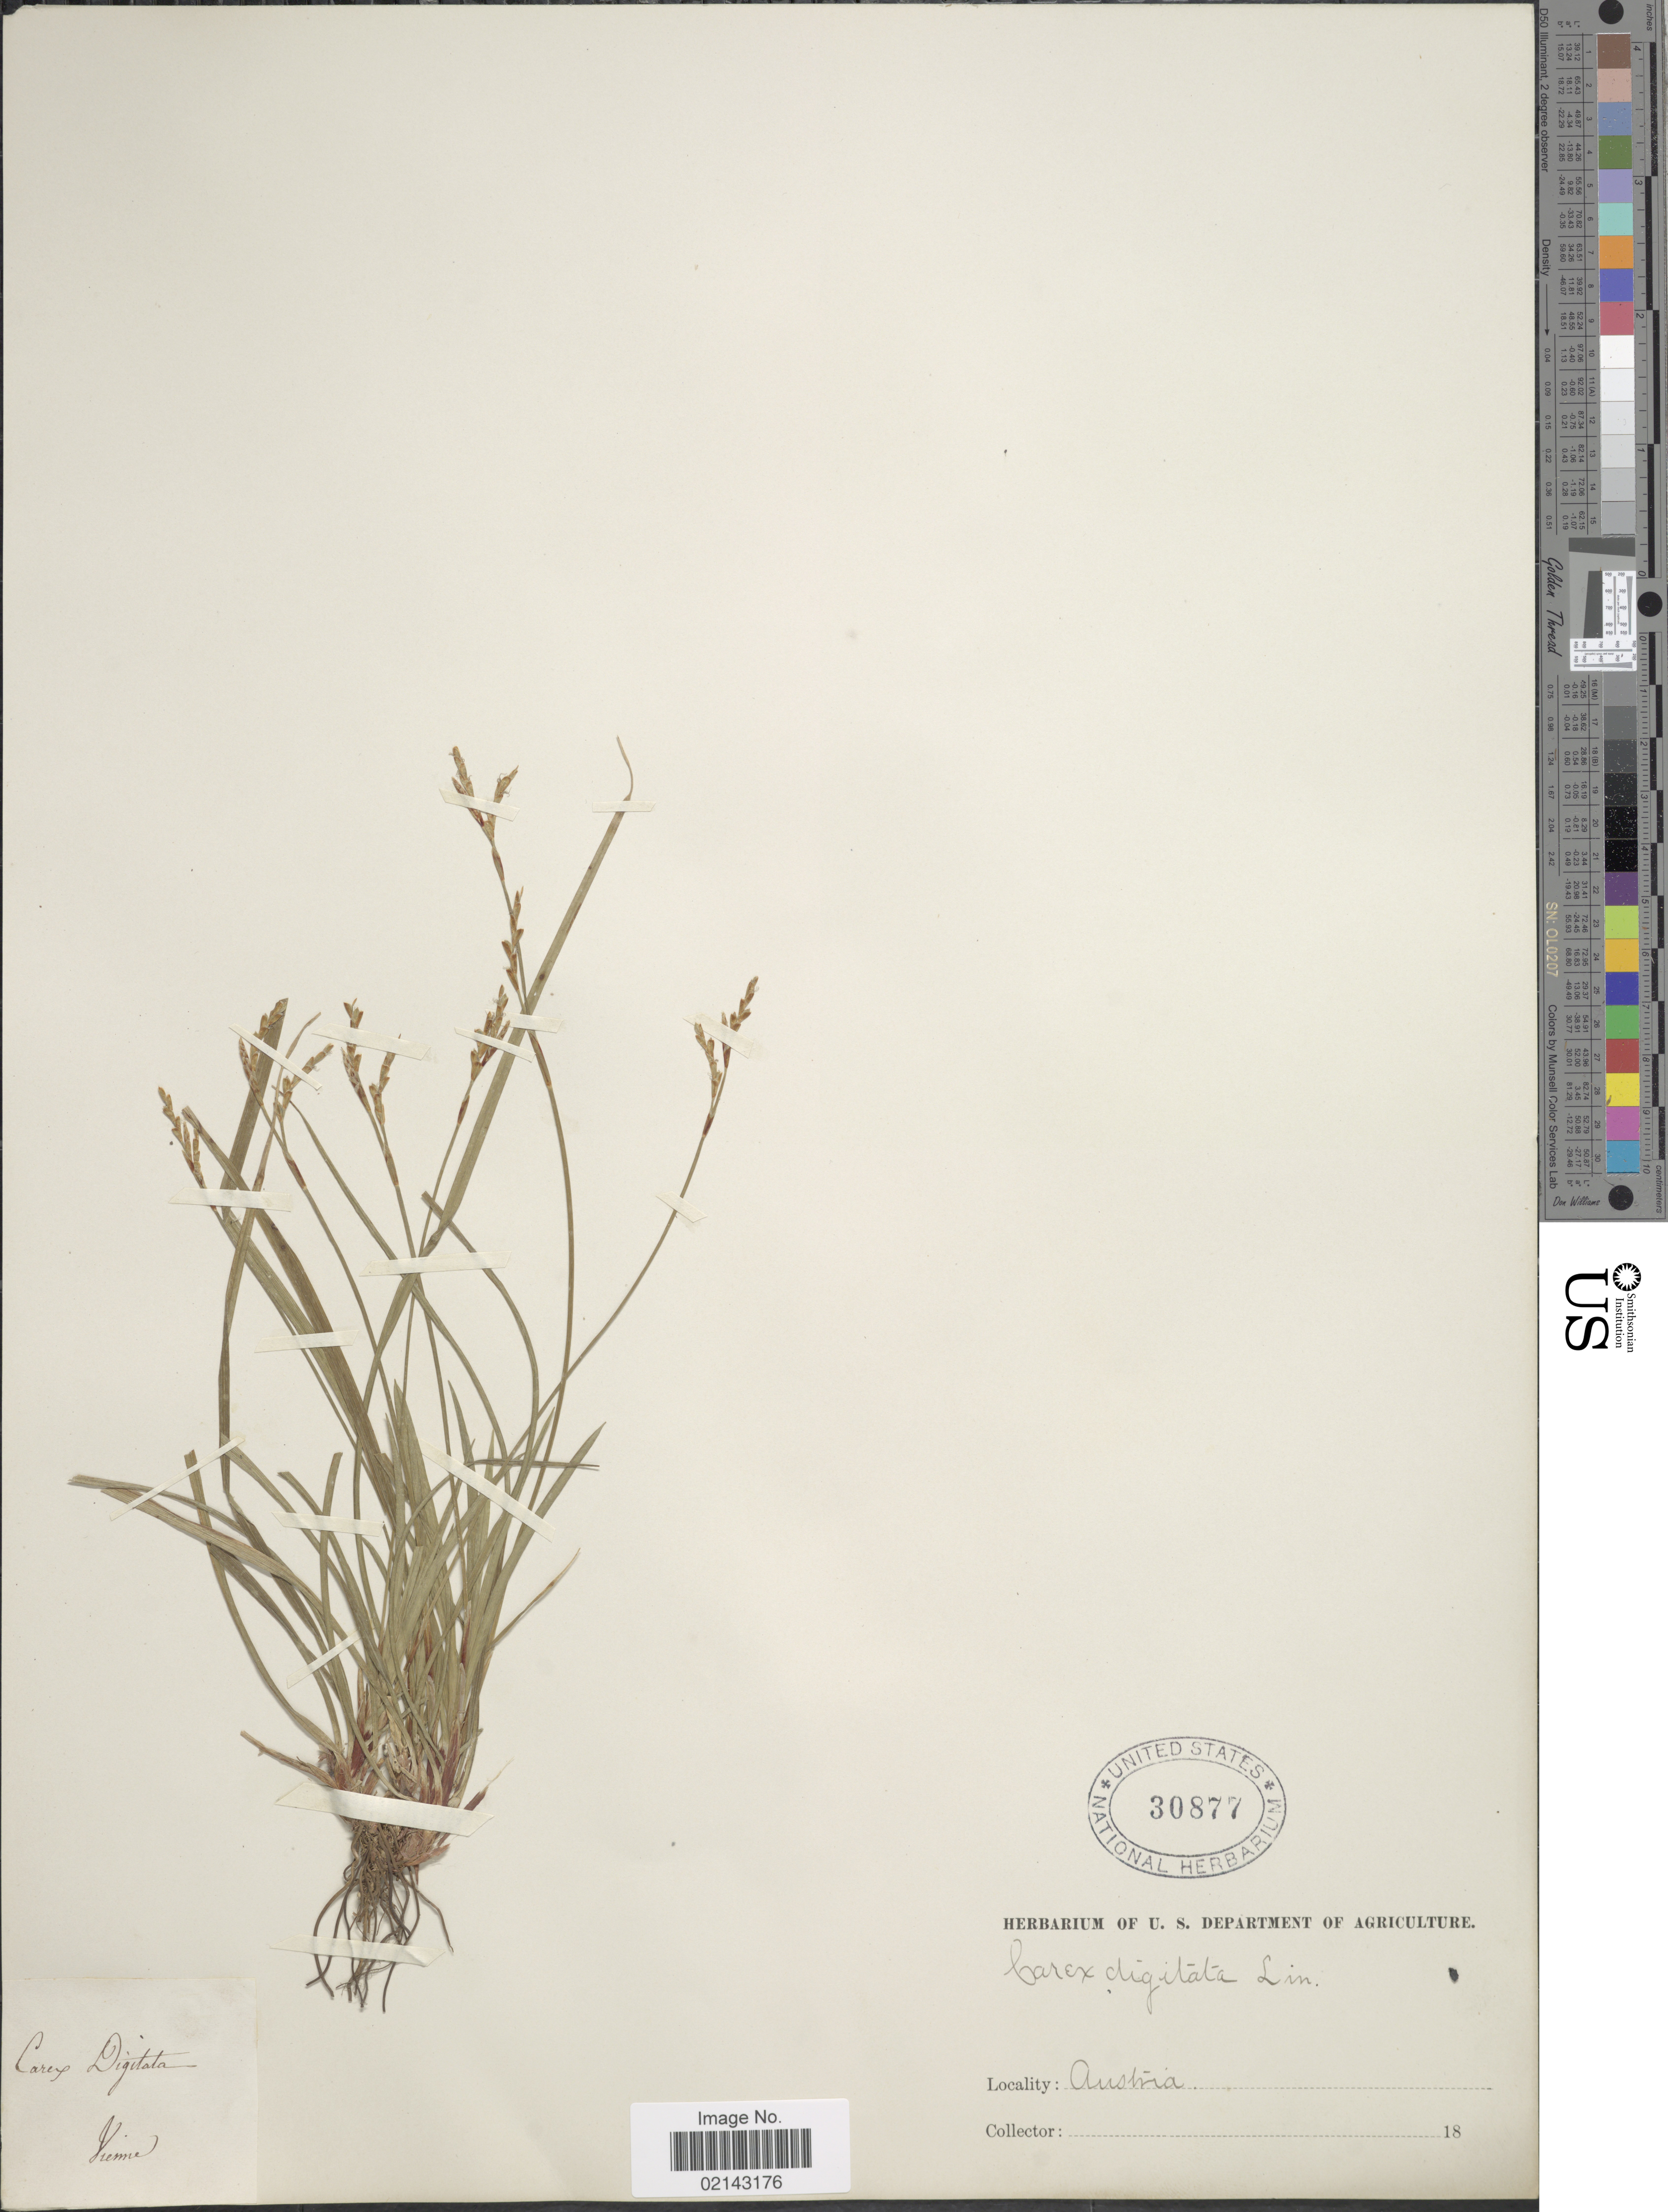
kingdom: Plantae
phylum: Tracheophyta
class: Liliopsida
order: Poales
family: Cyperaceae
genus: Carex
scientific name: Carex digitata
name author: L.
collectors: ex herb. U. S. Department of Agriculture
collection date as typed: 18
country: Austria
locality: Vierme [interpreted]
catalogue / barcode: US 30877